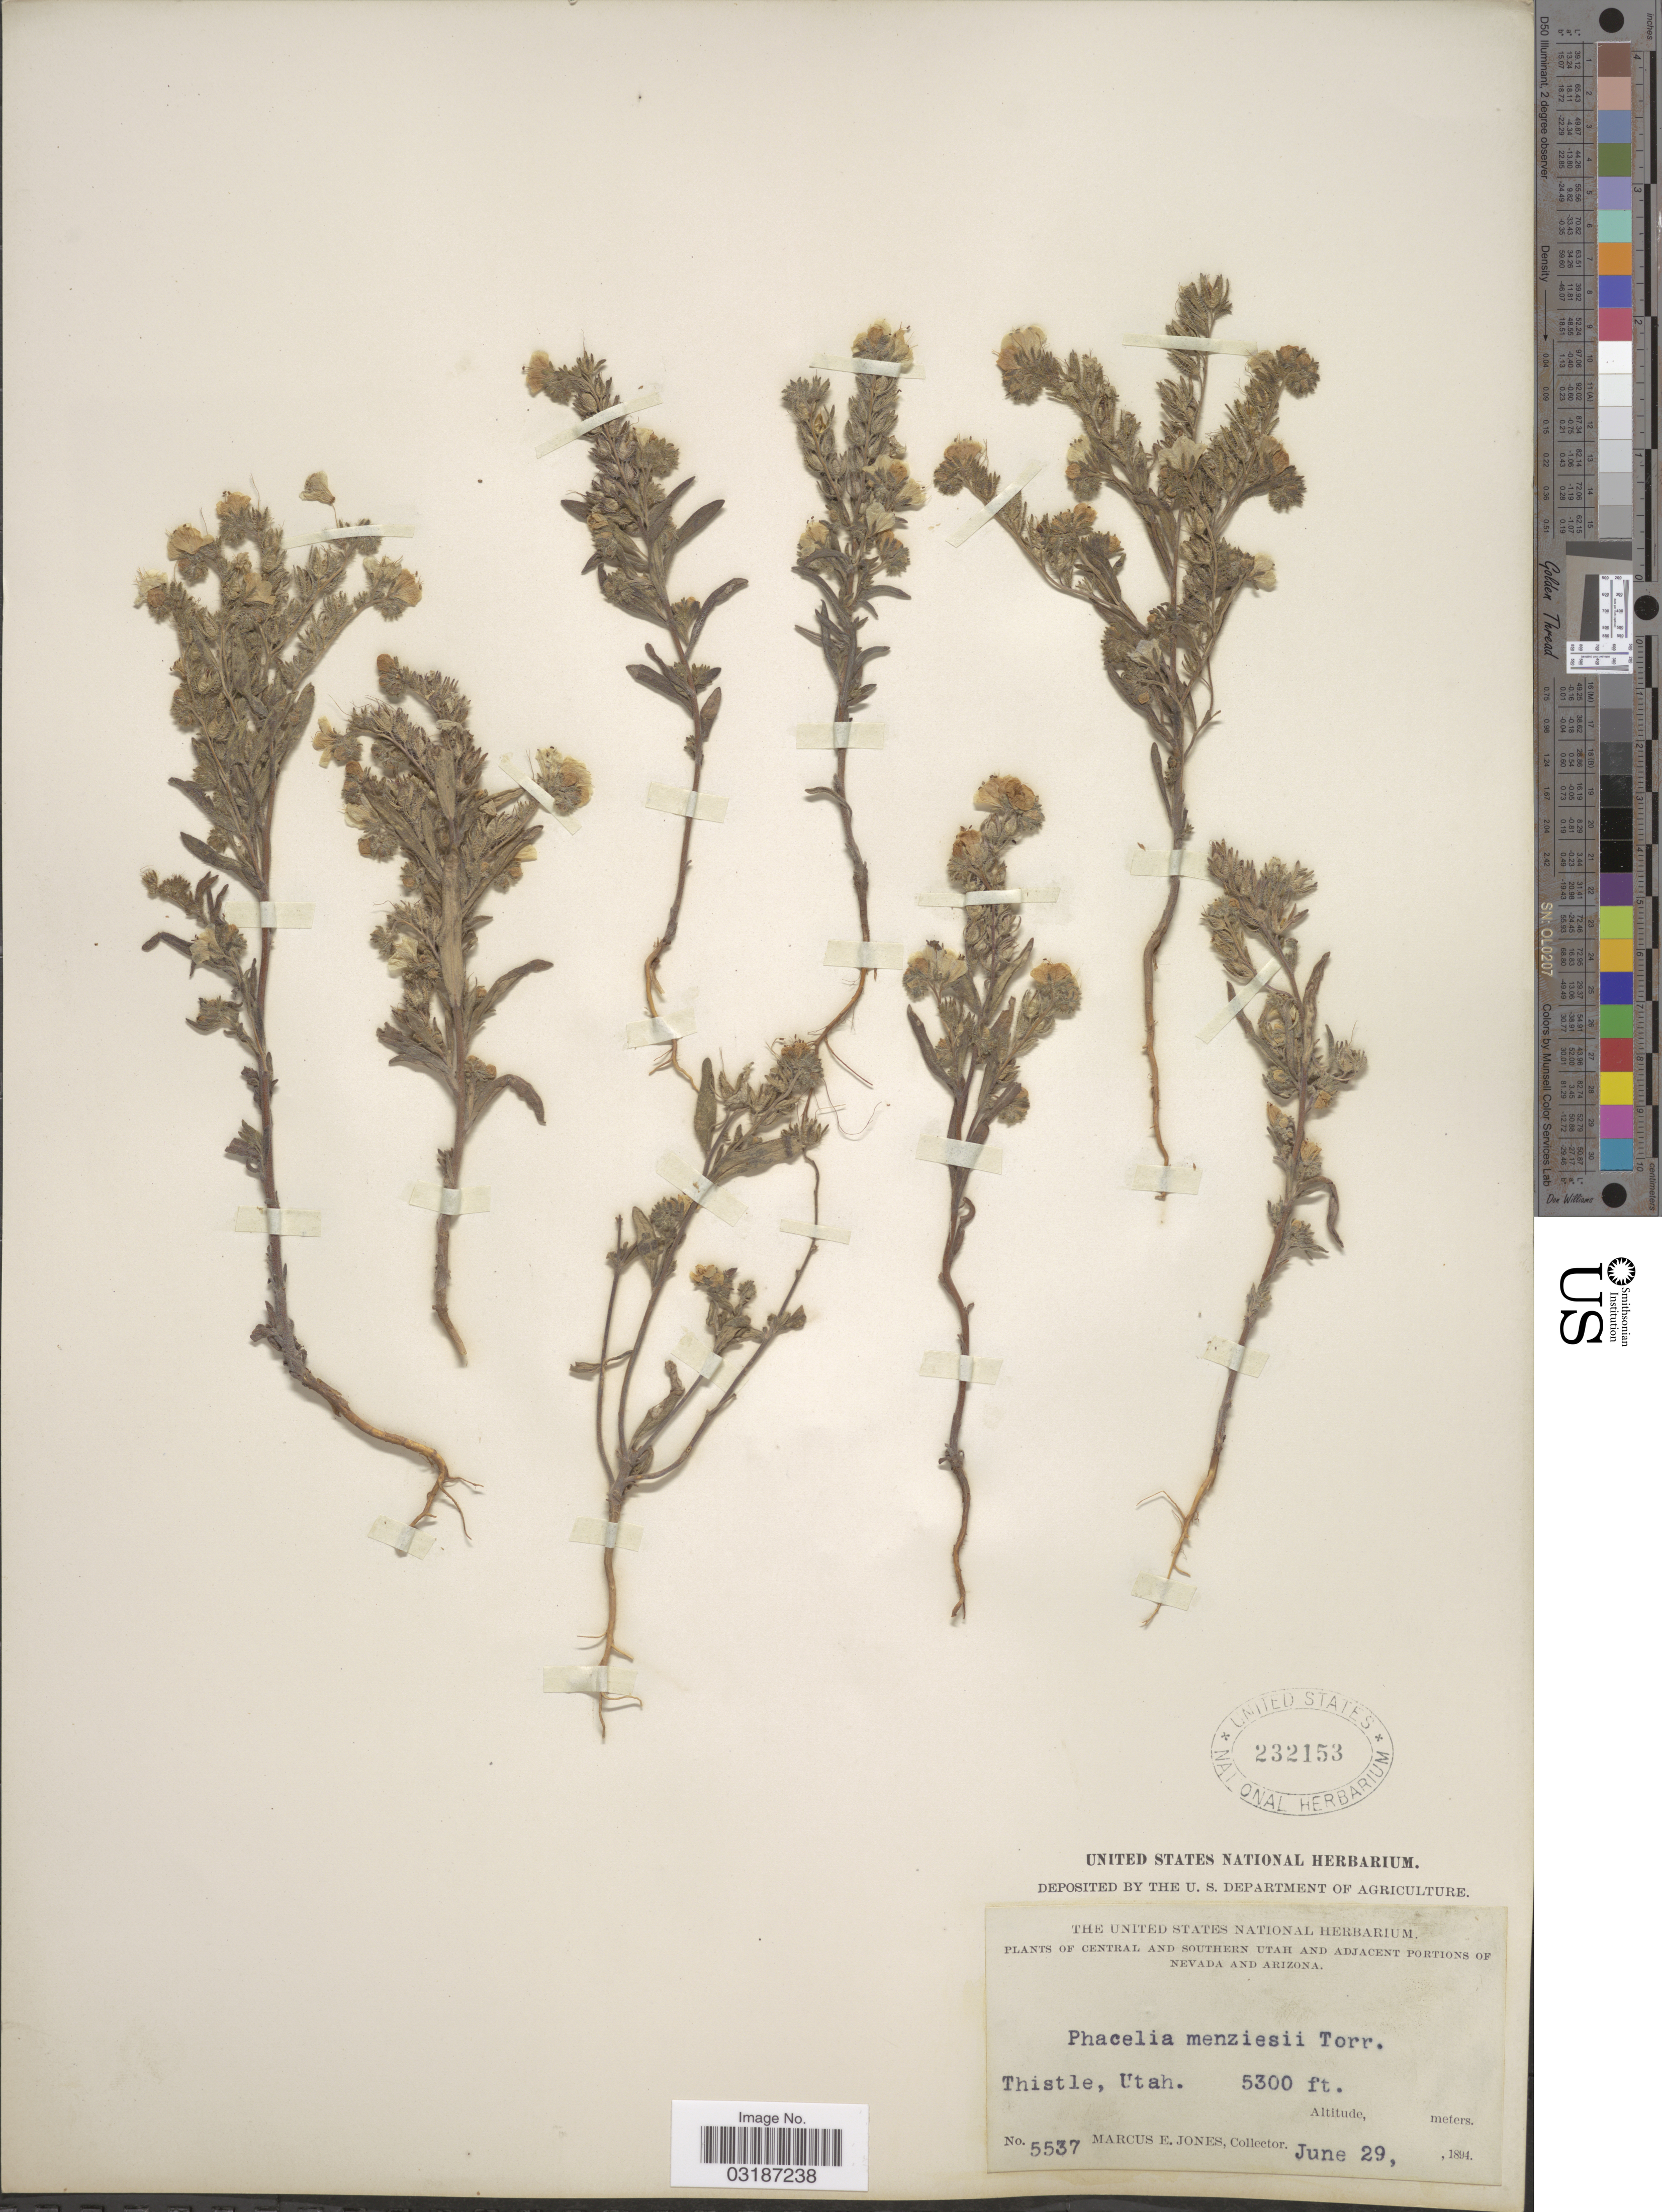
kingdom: Plantae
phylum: Tracheophyta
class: Magnoliopsida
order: Boraginales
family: Hydrophyllaceae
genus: Phacelia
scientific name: Phacelia linearis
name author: (Pursh) Holz.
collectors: M. E. Jones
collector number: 5537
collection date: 1894-06-29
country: United States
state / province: Utah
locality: Central and Southern Utah. Thistle.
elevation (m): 1615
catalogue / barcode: US 232153